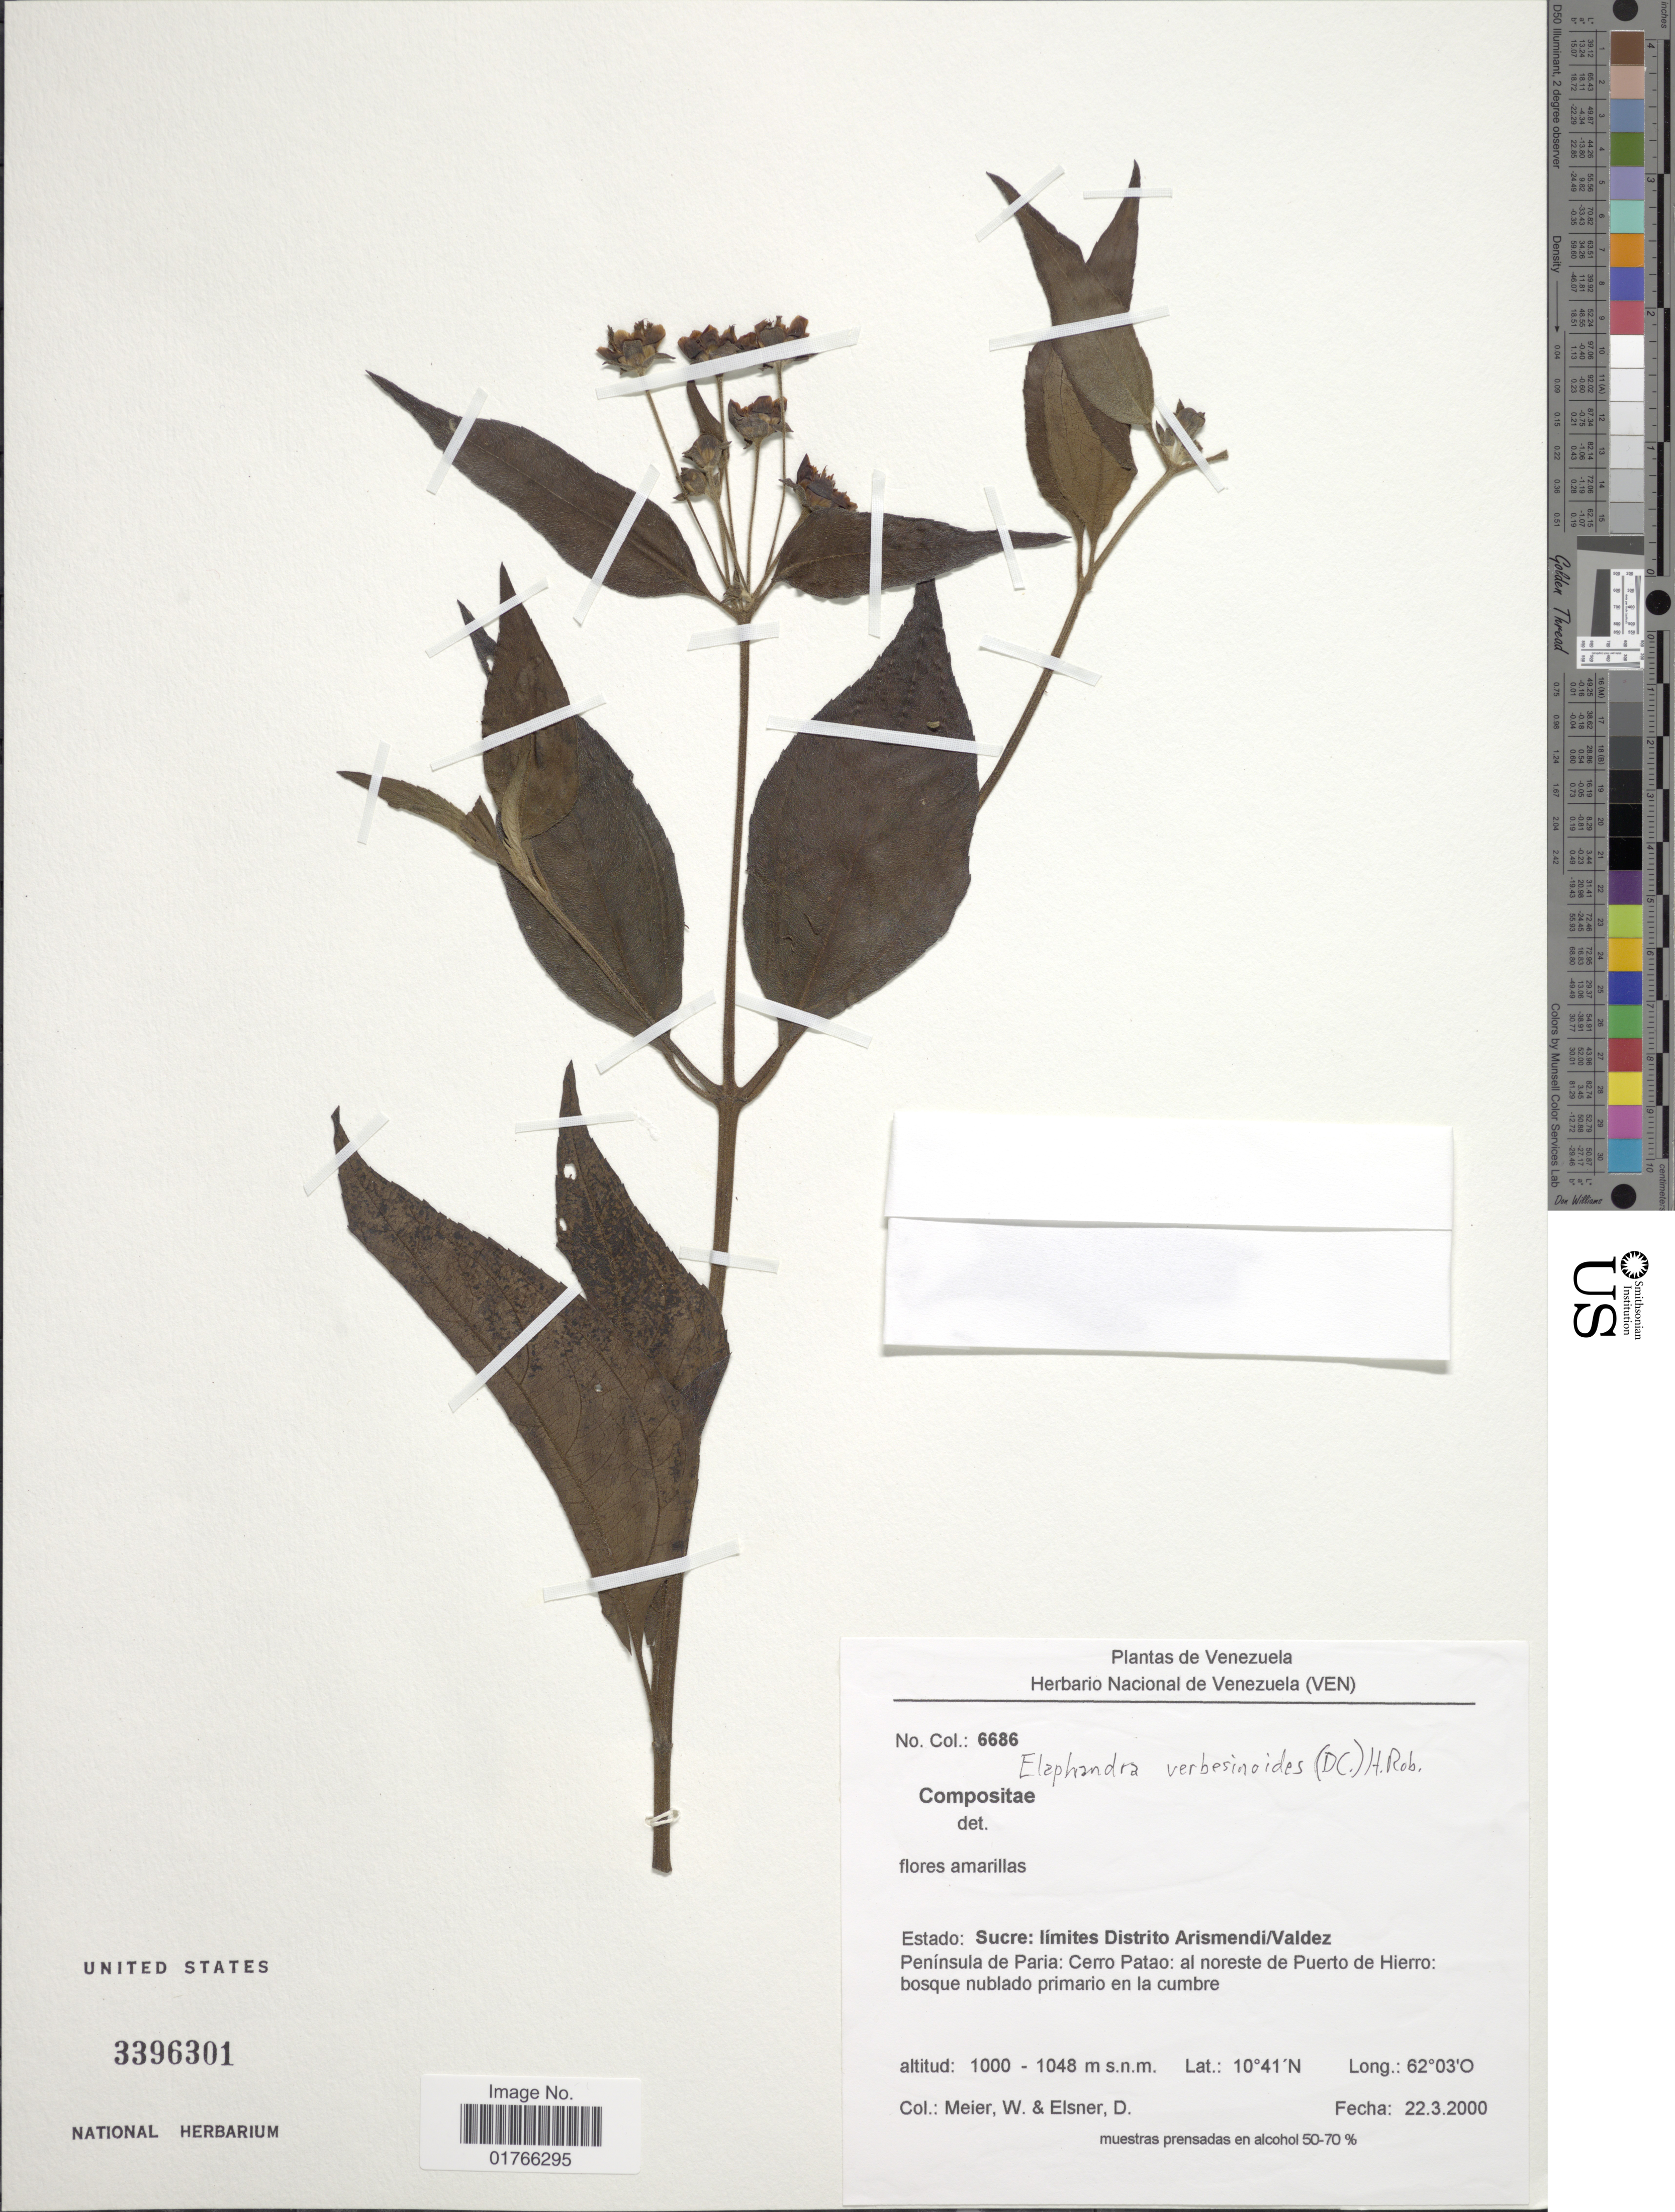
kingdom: Plantae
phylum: Tracheophyta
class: Magnoliopsida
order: Asterales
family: Asteraceae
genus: Elaphandra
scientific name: Elaphandra verbesinoides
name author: (DC.) H. Rob.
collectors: W. Meier & D. Elsner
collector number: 6686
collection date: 2000-03-22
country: Venezuela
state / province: Sucre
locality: Limites Arismendi/Valdez, Peninsula de Paria, Cerro Patao, al noreste de Puerto de Hierro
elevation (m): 1000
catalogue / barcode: US 3396301